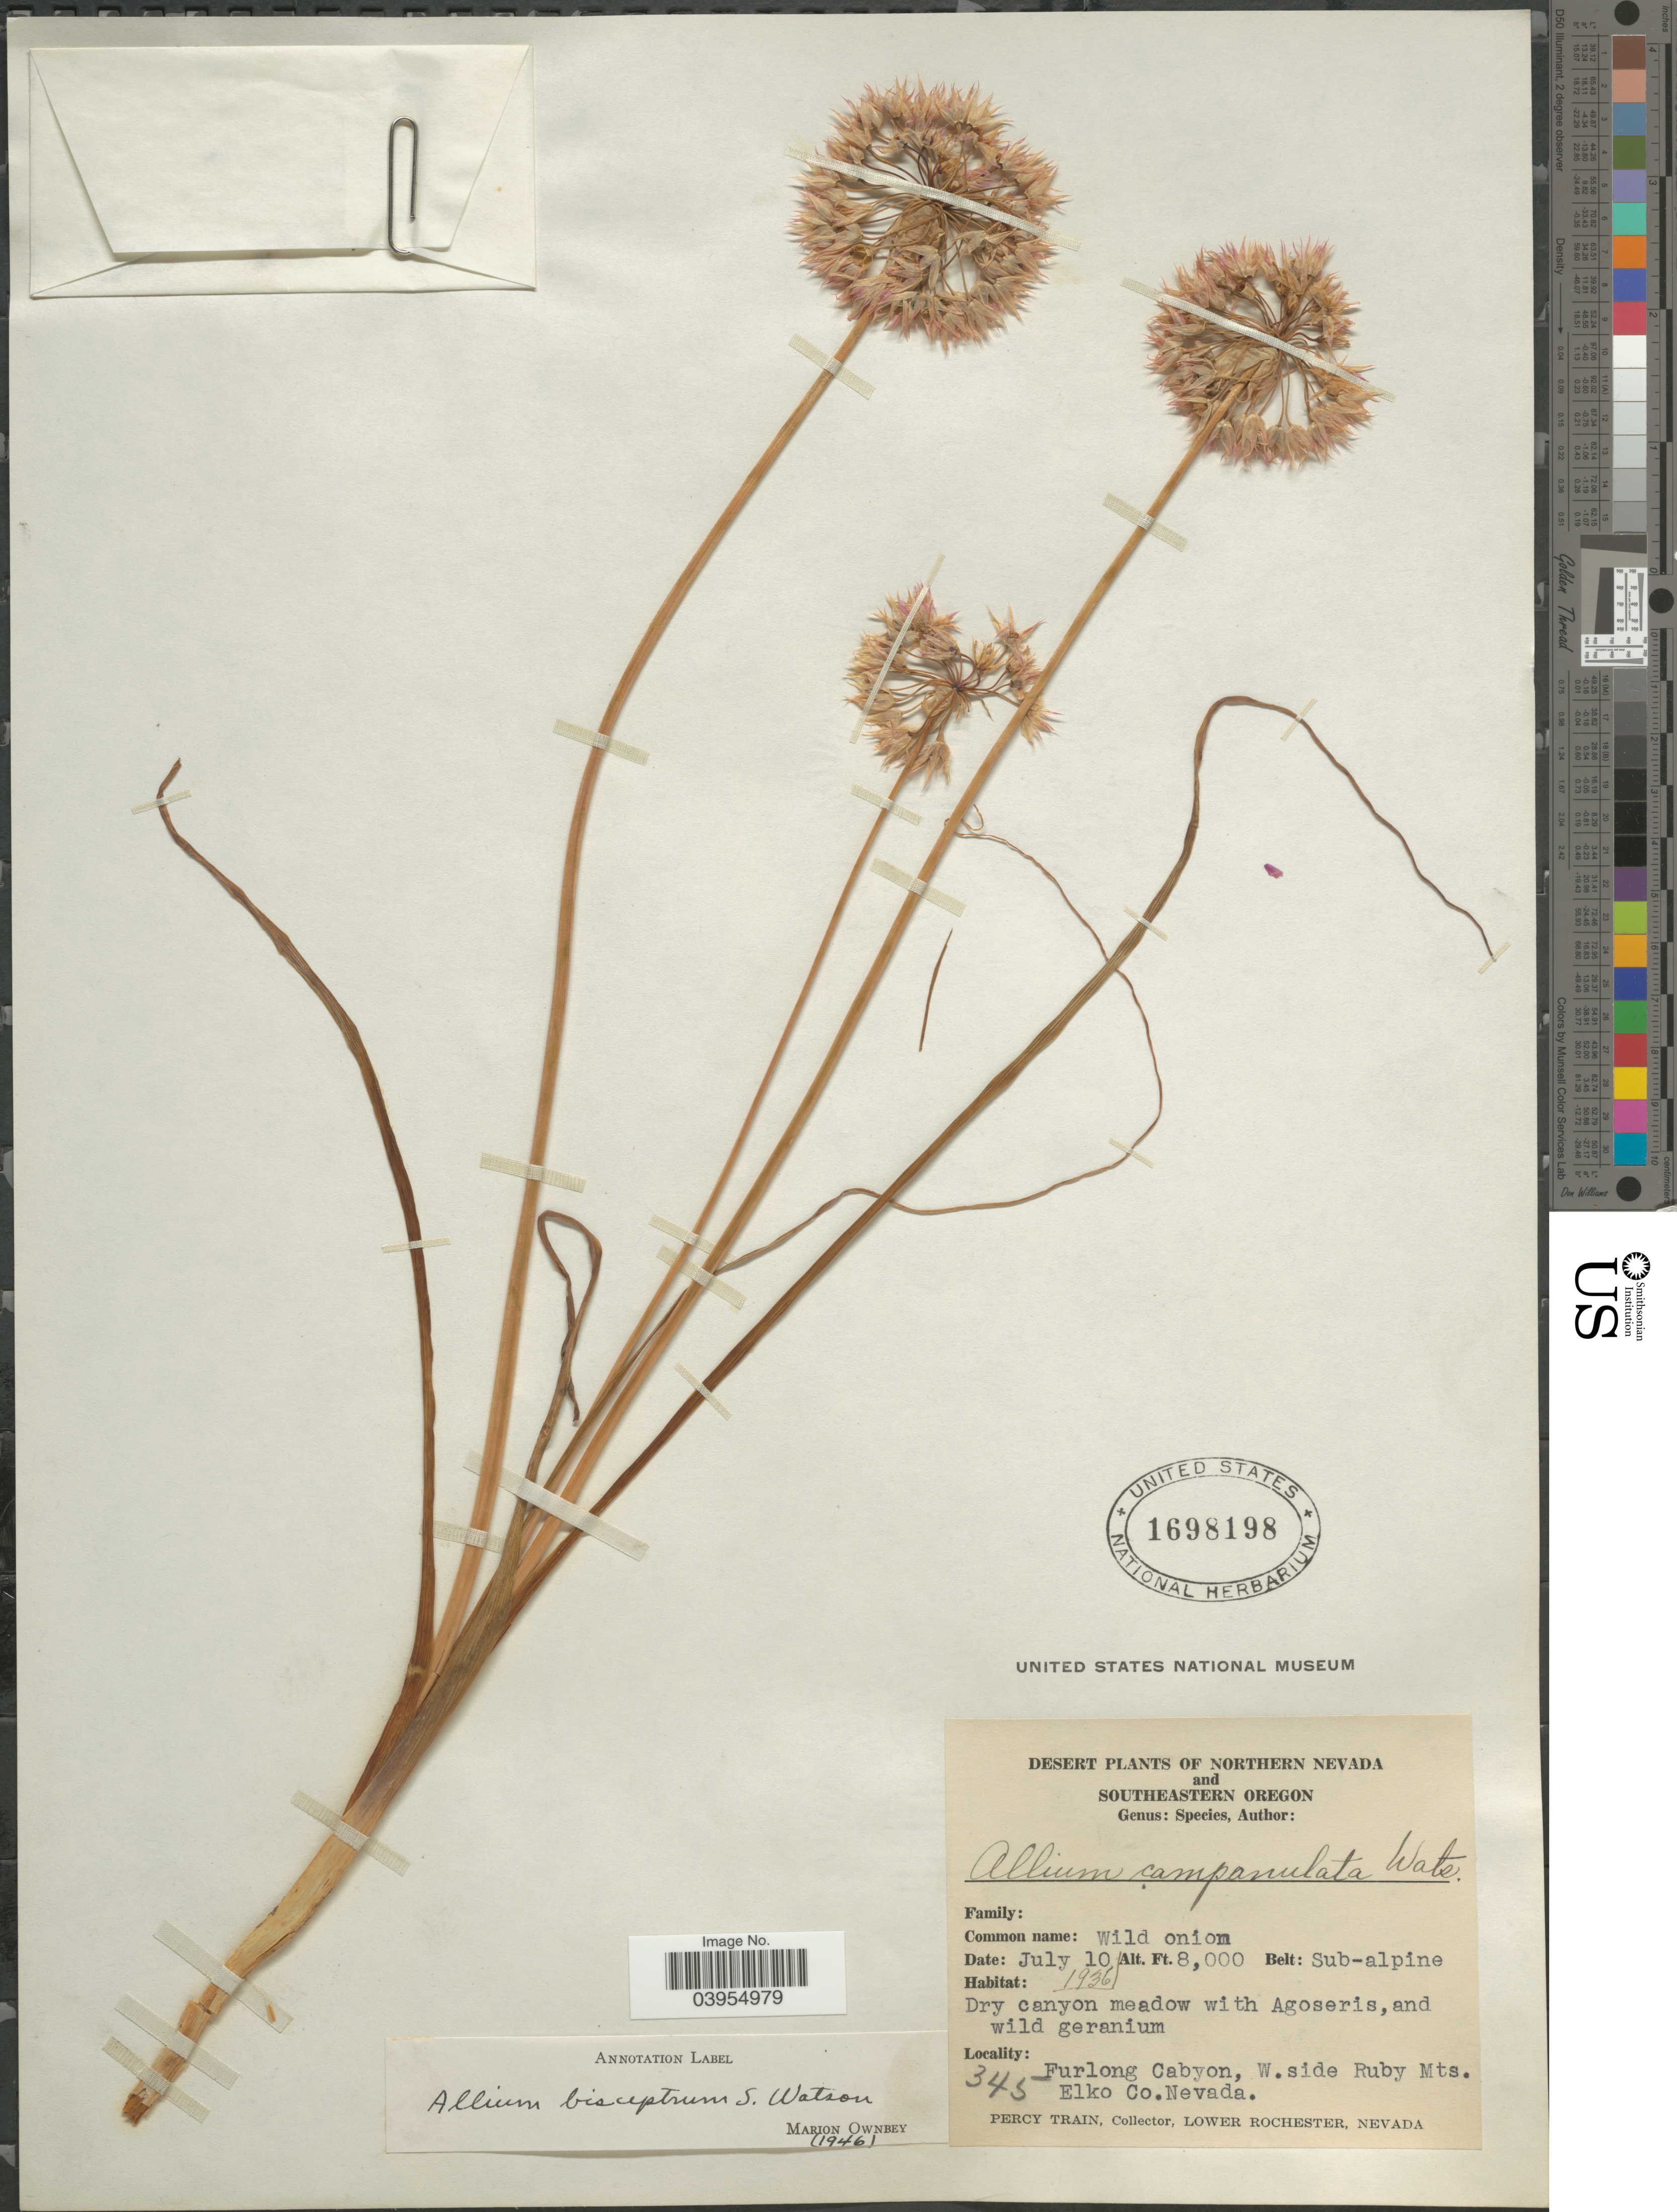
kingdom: Plantae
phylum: Tracheophyta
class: Liliopsida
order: Asparagales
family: Amaryllidaceae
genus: Allium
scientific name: Allium bisceptrum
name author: S. Watson in C. King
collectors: P. Train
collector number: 345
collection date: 1936-07-10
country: United States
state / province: Nevada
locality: Northern Nevada. Belt: Sub-alpine. Furlong Cabyon, W. side Ruby Mts. Elko Co.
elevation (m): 2438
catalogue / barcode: US 1698198